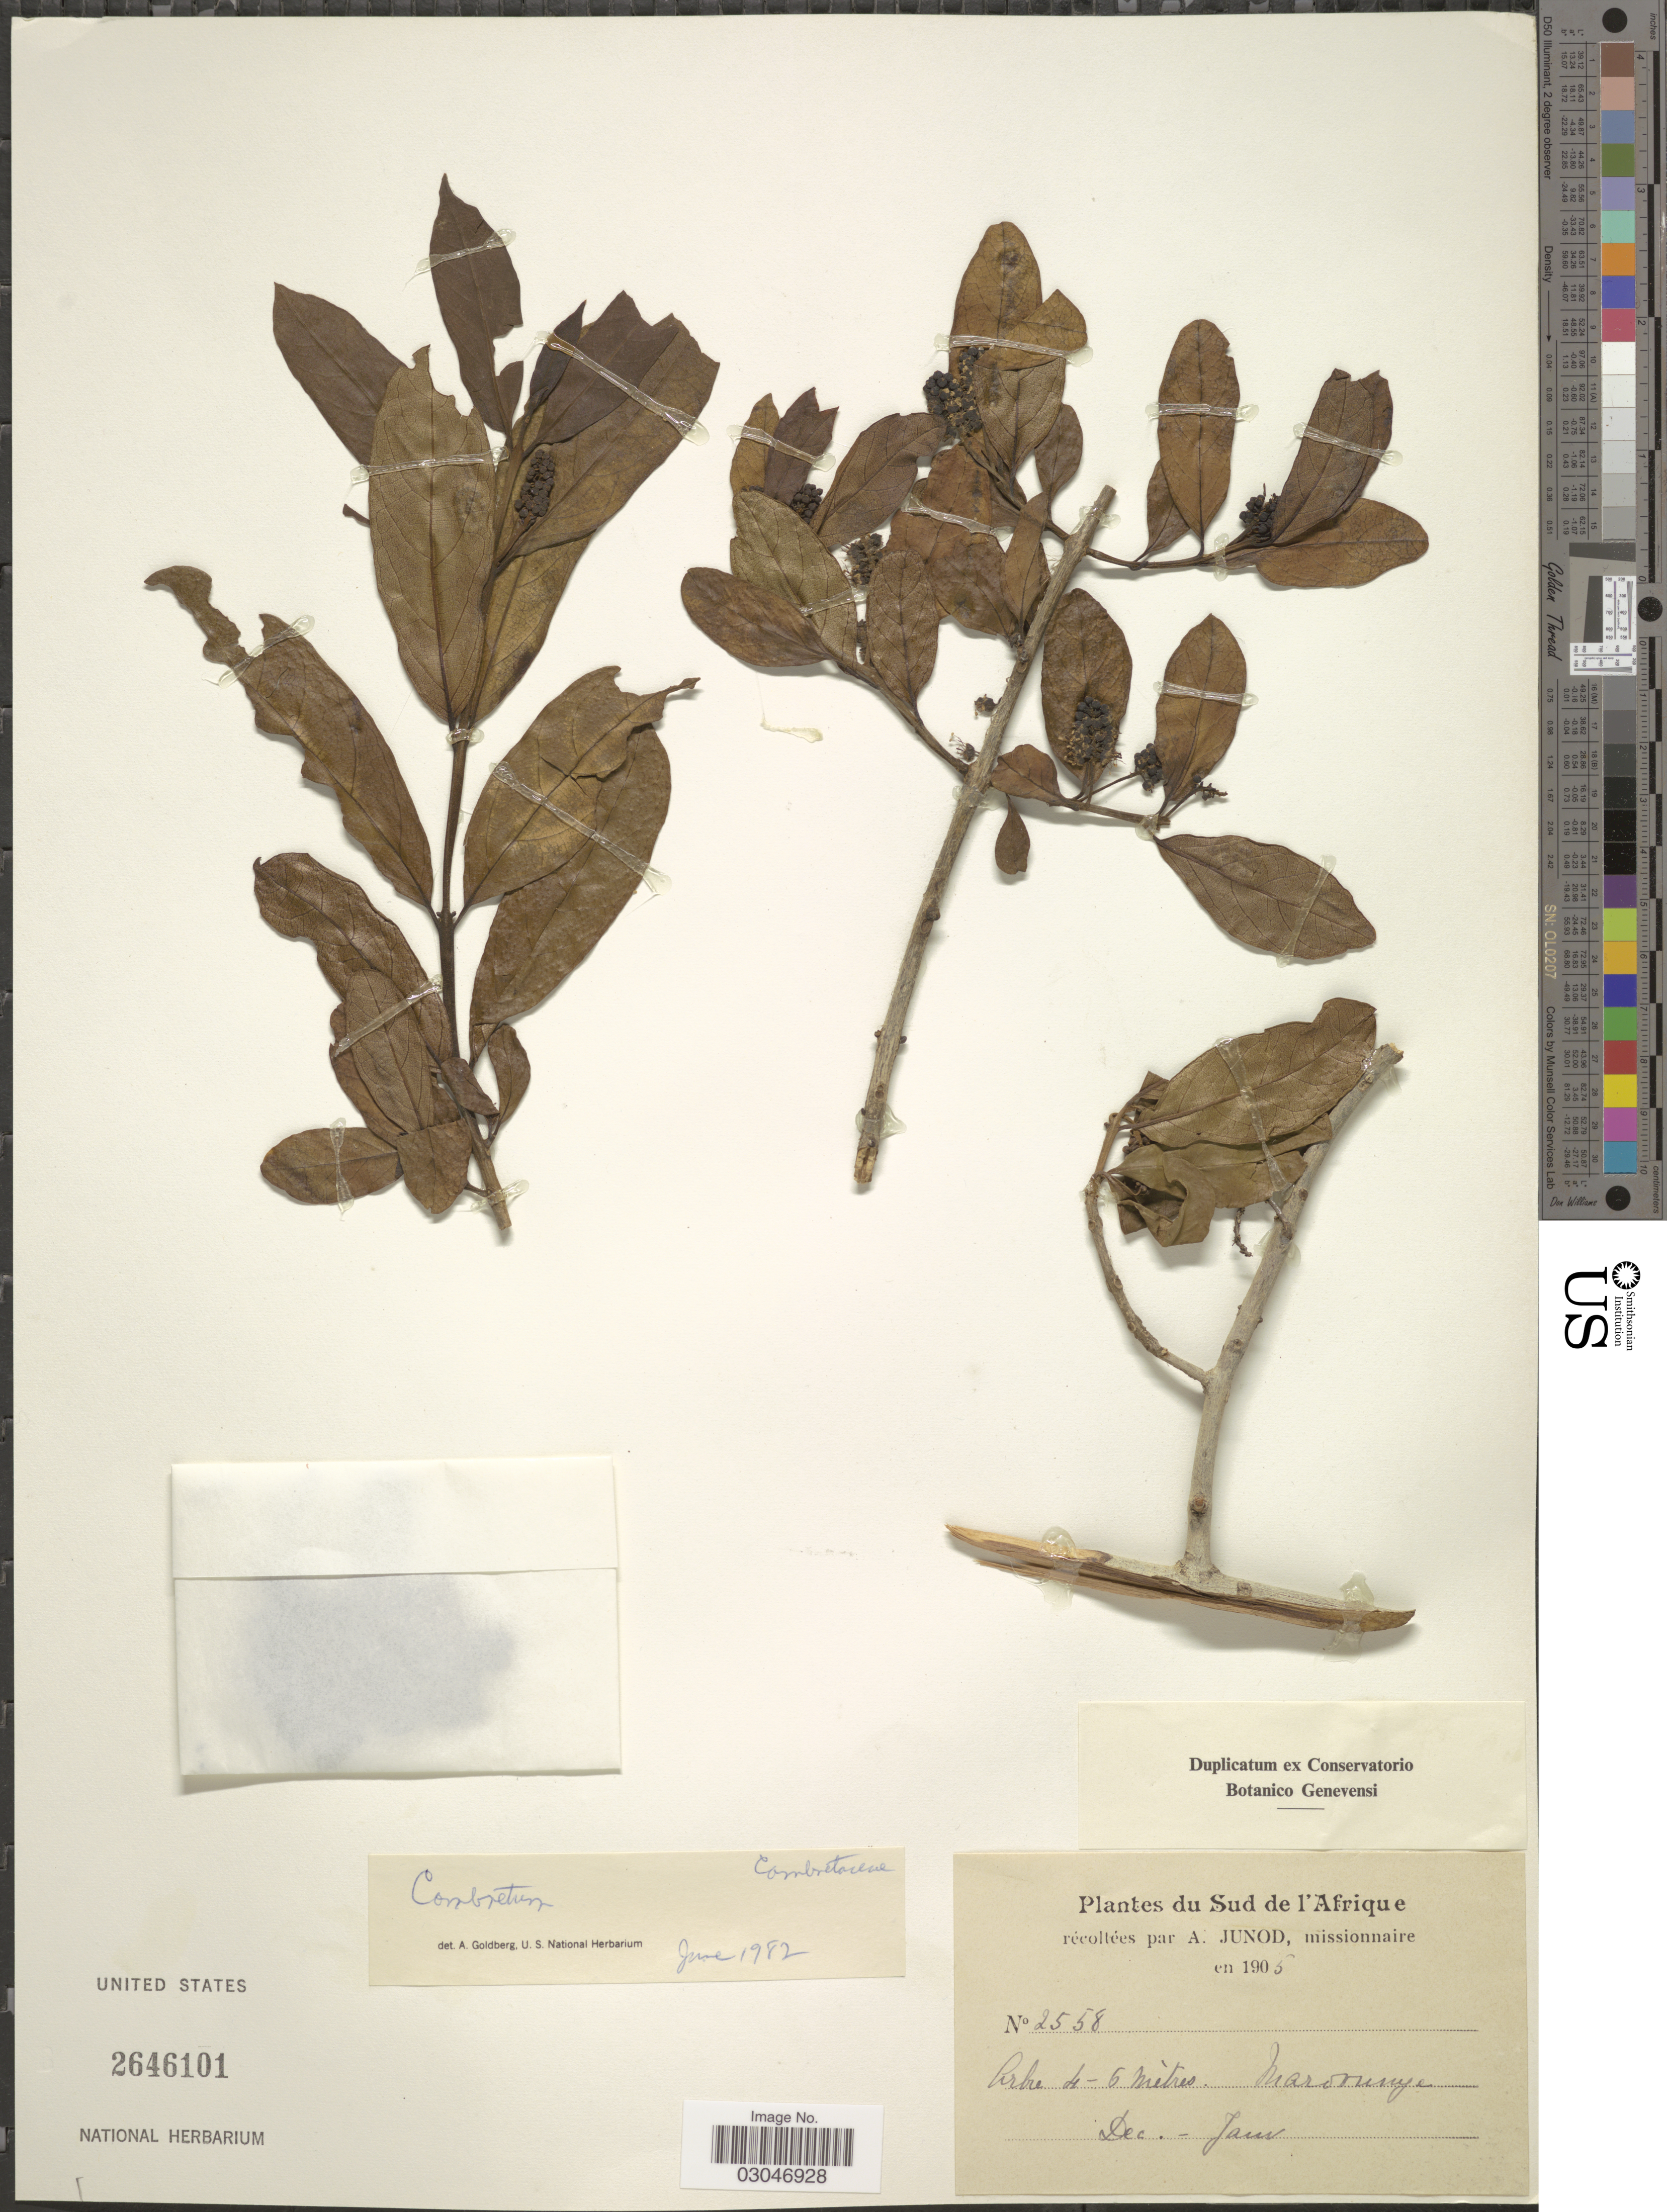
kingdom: Plantae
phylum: Tracheophyta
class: Magnoliopsida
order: Myrtales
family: Combretaceae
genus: Combretum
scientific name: Combretum sp.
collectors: A. Junod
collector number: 2558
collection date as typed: Dec. - Jan 1905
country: South Africa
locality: Sud de l'Afrique, Marovunye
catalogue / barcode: US 2646101